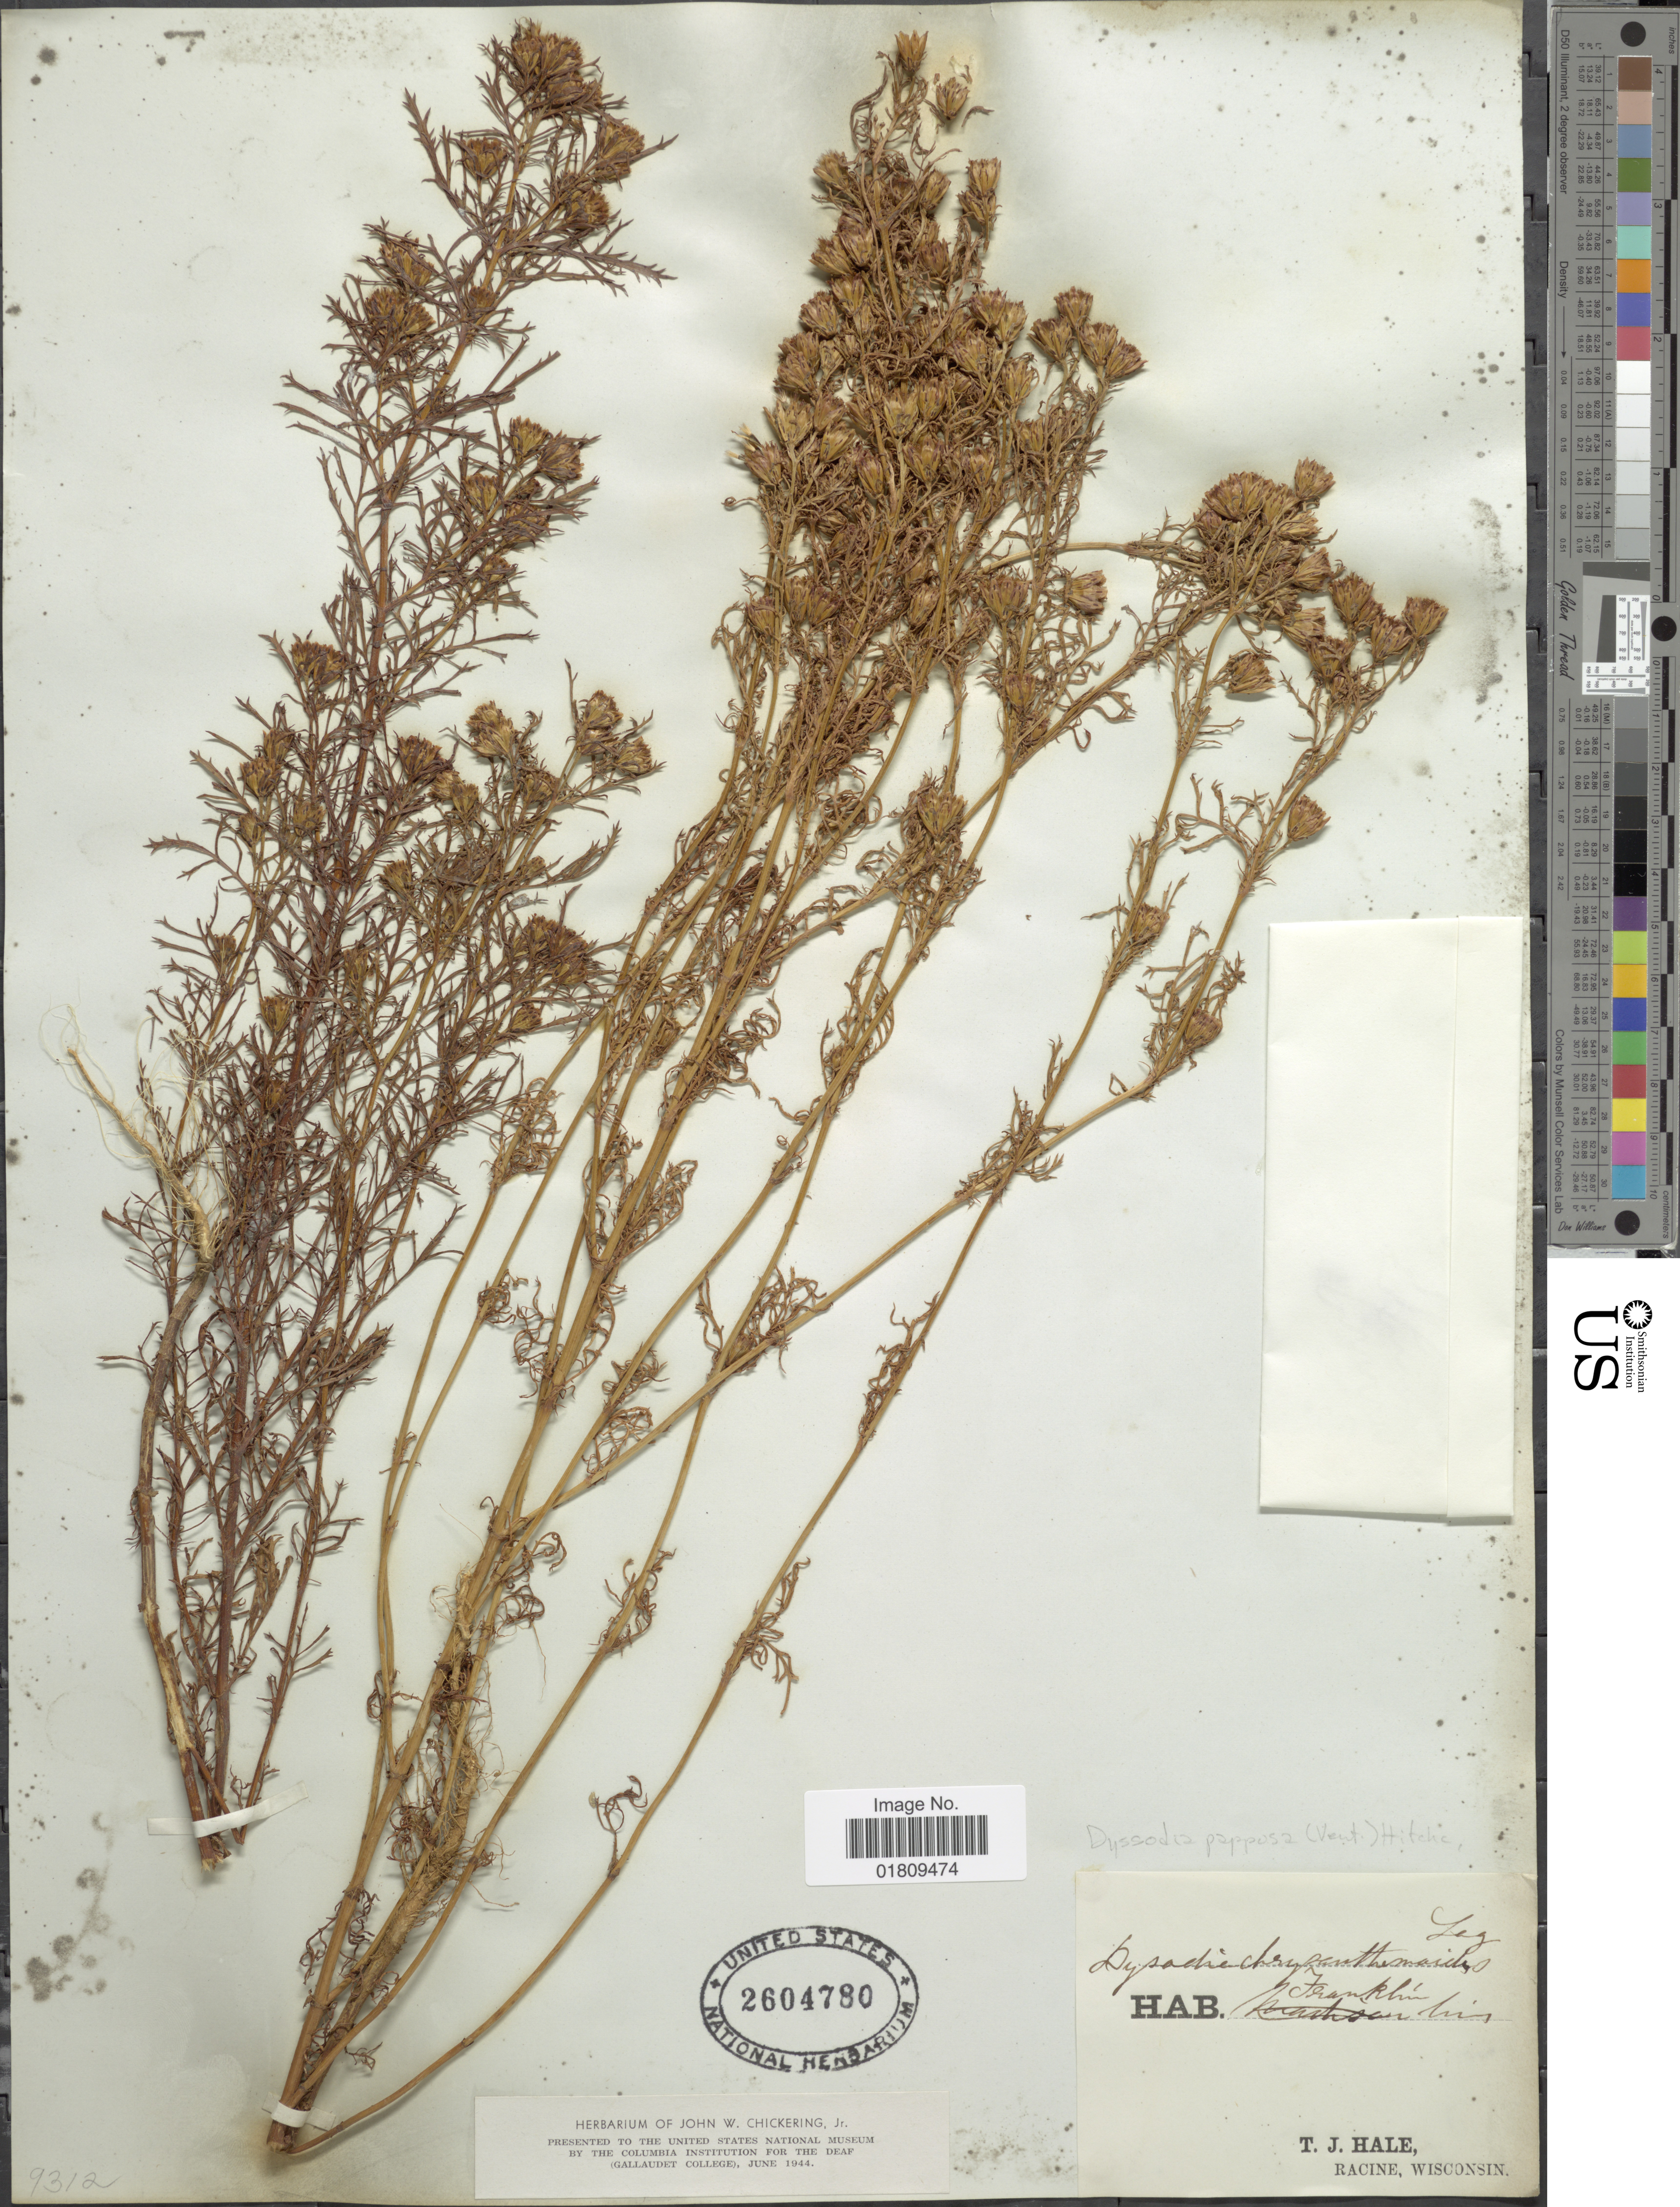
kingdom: Plantae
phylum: Tracheophyta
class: Magnoliopsida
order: Asterales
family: Asteraceae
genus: Dyssodia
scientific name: Dyssodia papposa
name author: (Vent.) Hitchc.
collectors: T. Hale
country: United States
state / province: Wisconsin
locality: Racine, Franklin Mts.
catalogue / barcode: US 2604780